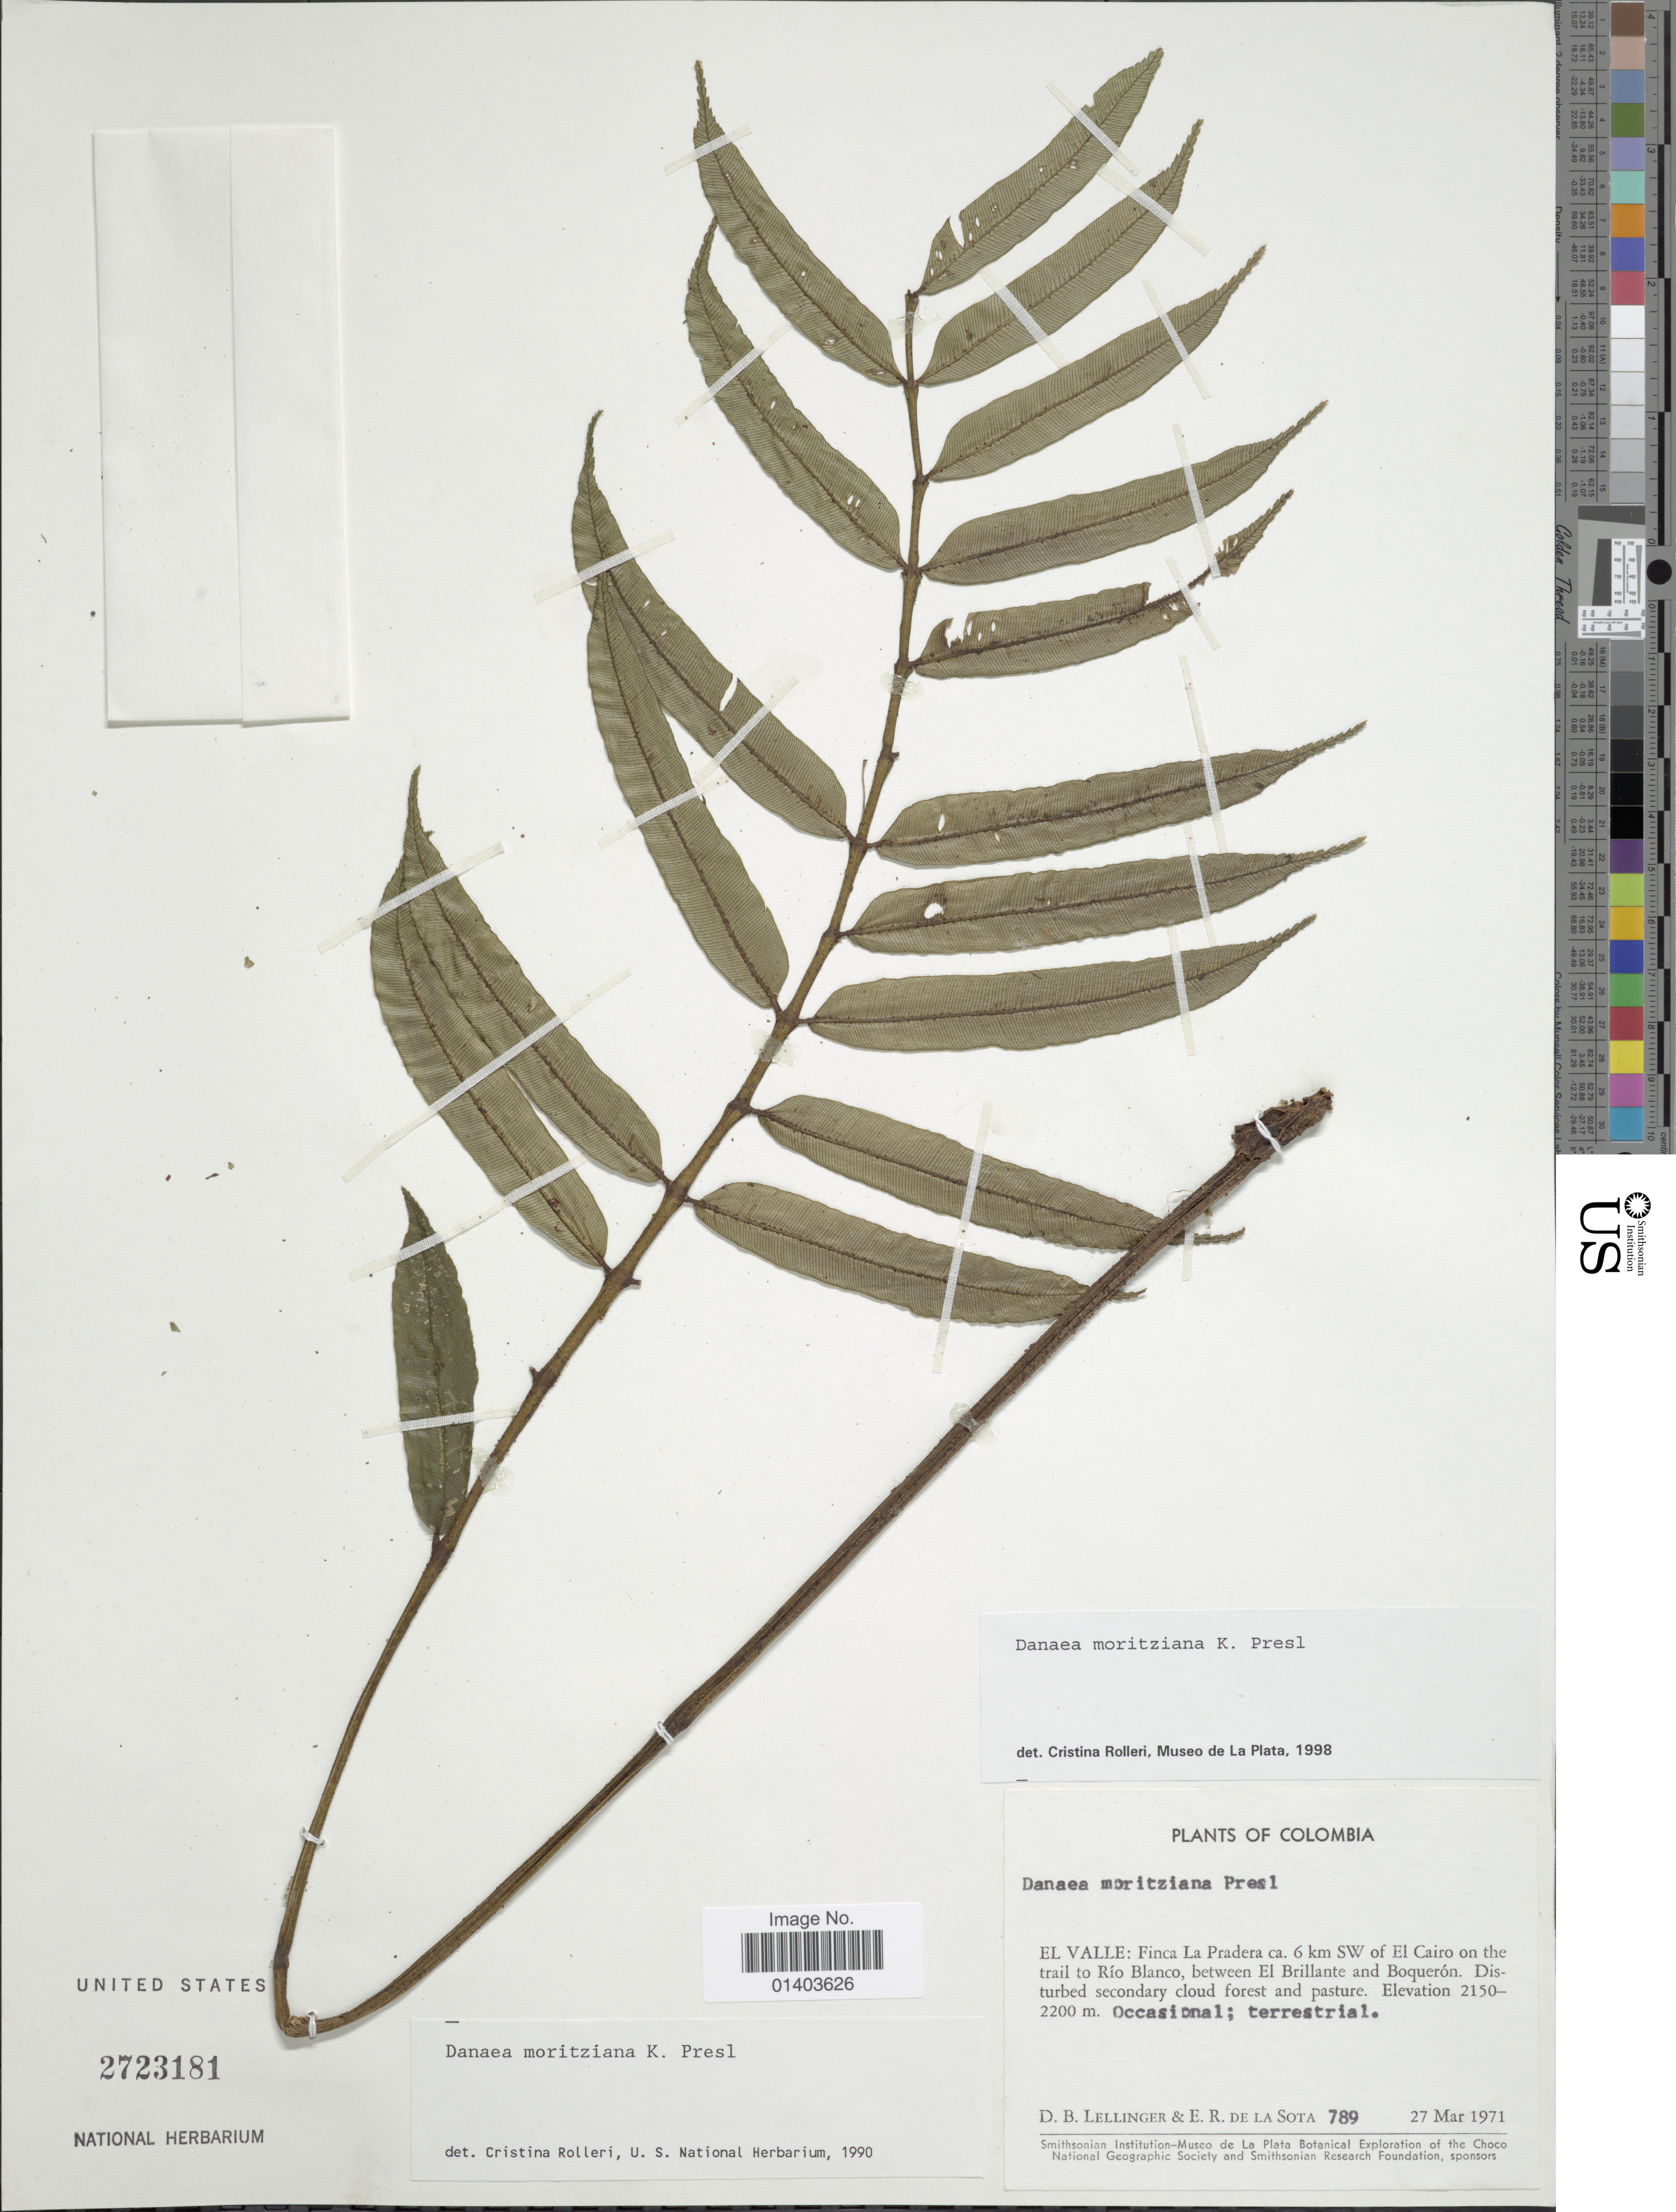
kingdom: Plantae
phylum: Tracheophyta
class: Polypodiopsida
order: Marattiales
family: Marattiaceae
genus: Danaea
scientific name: Danaea moritziana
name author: C. Presl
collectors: D. B. Lellinger & E. R. de la Sota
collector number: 789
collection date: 1971-03-27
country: Colombia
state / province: Valle del Cauca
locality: El Valle: Finca La Pradera ca. 6 km SW of El Cairo on the trail to Río Blanco, between El Brillante and Boqueron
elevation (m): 2150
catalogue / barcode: US 2723181